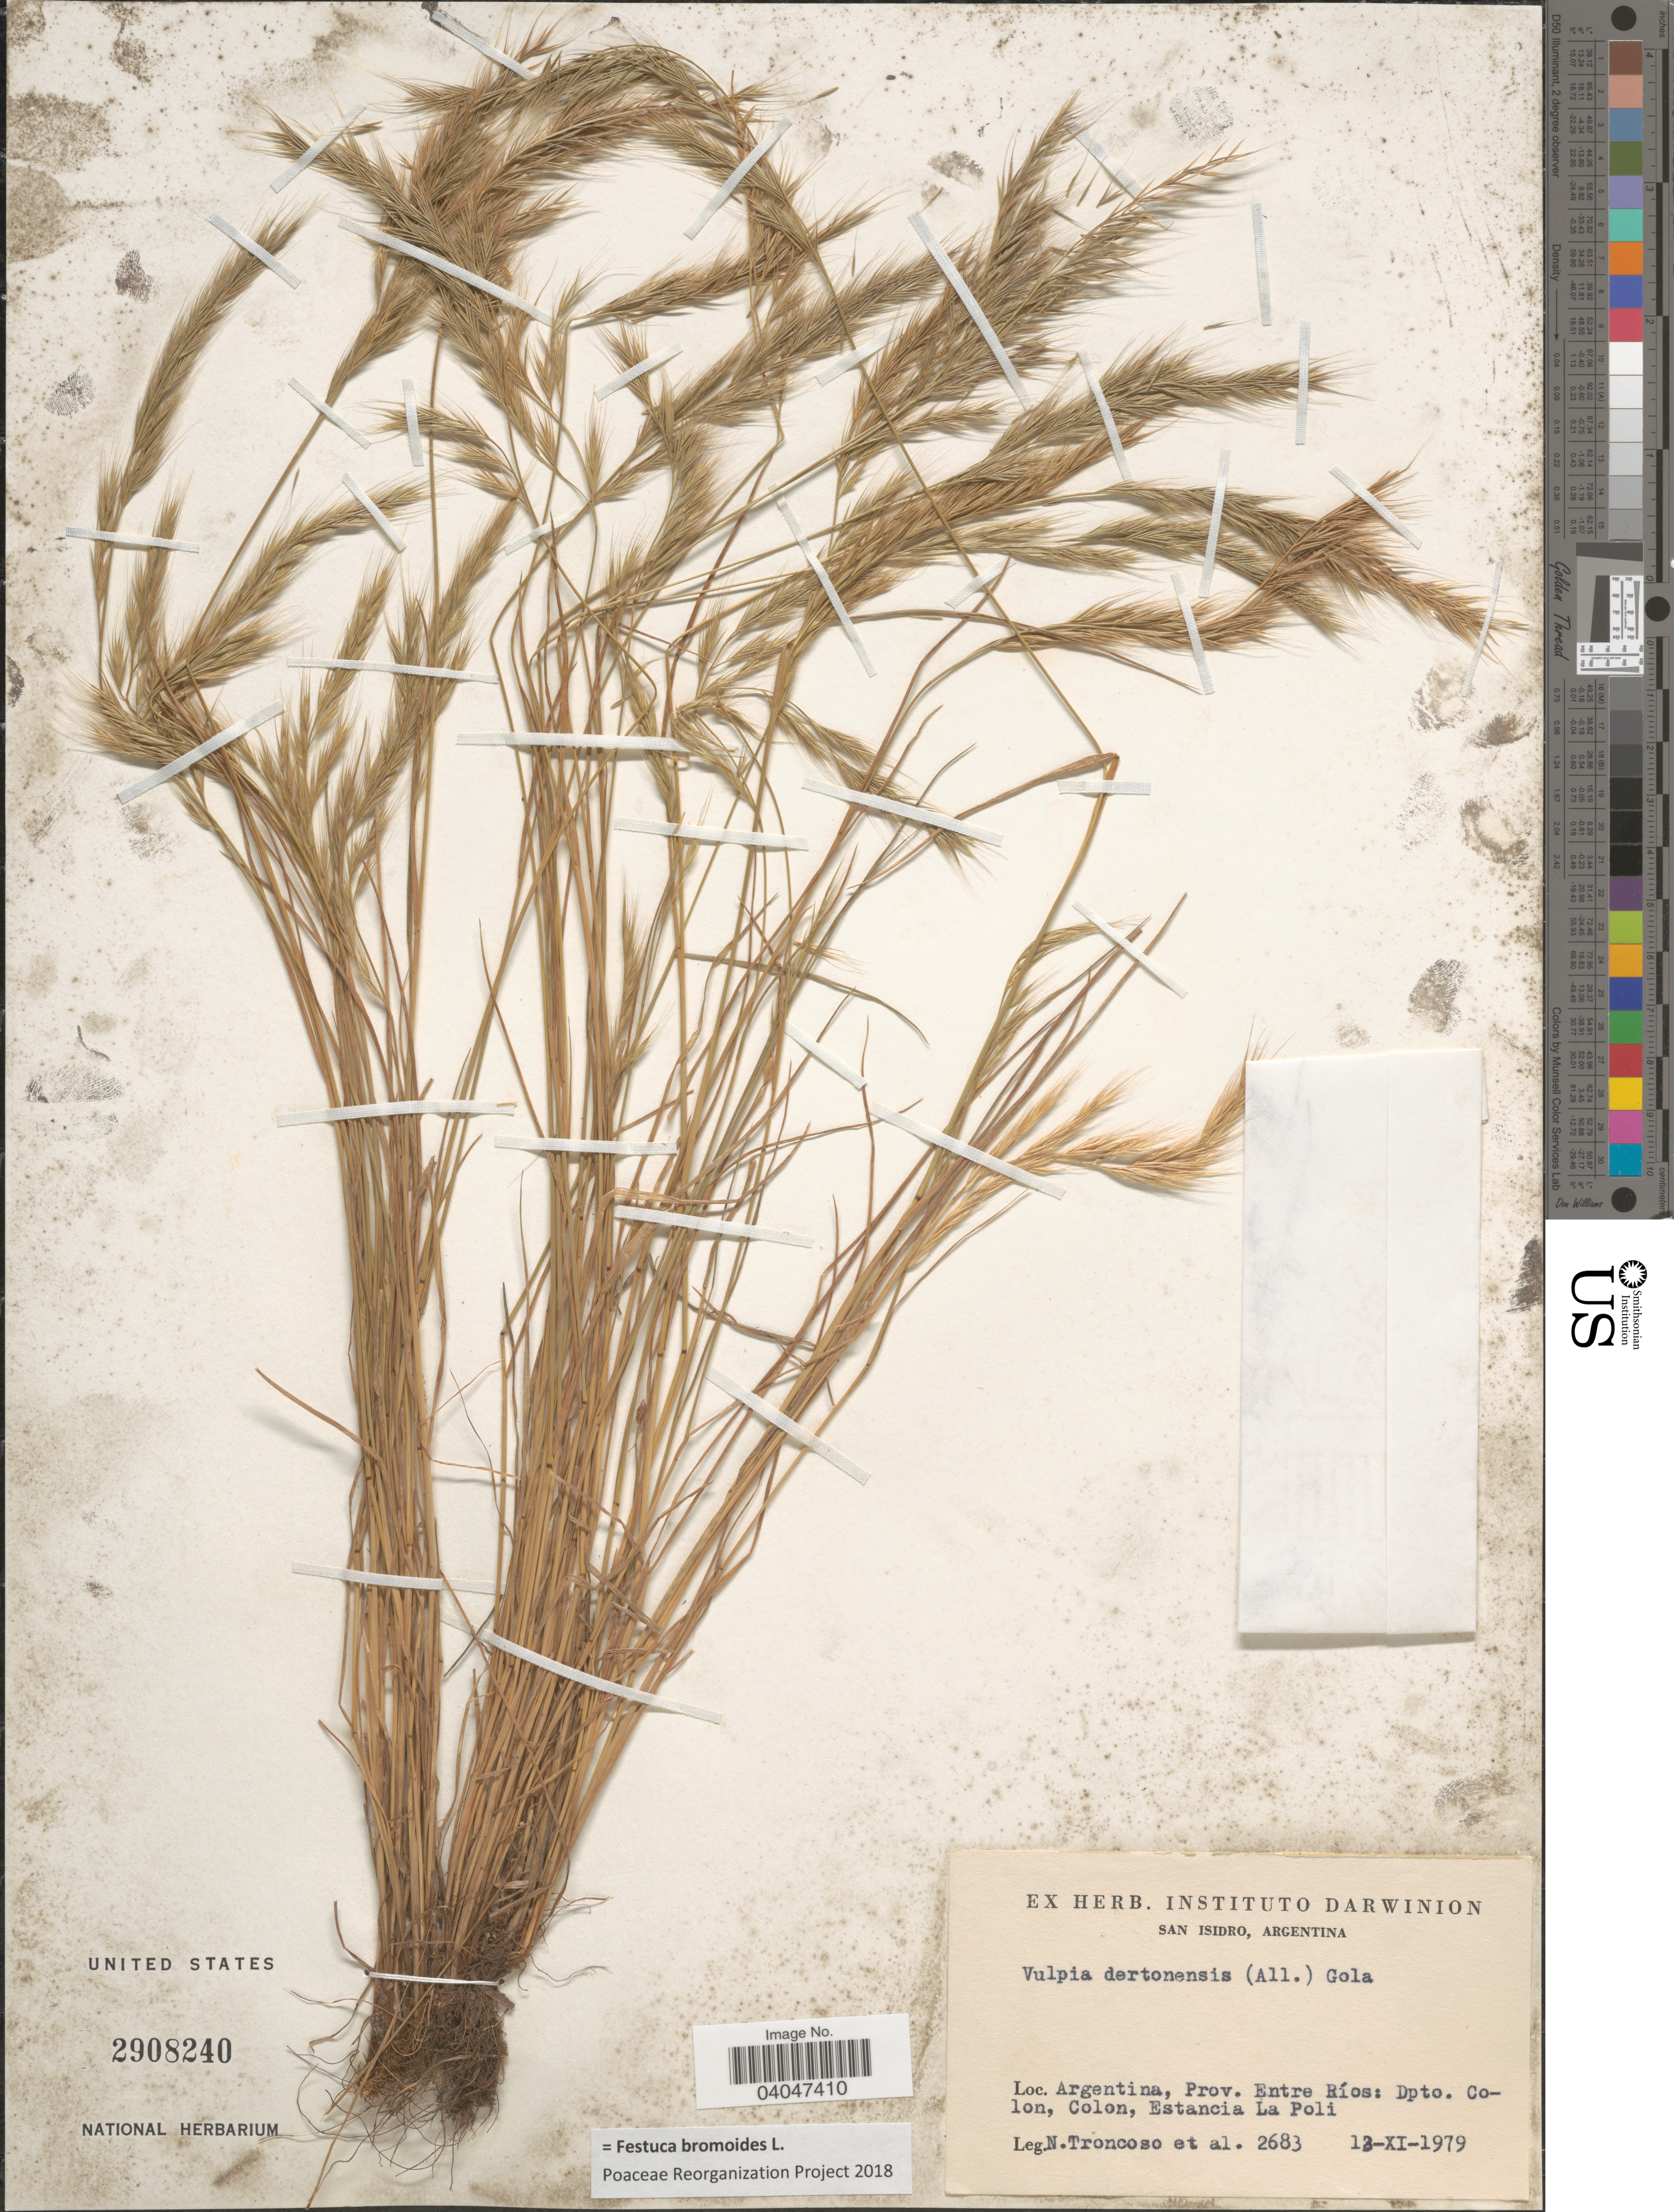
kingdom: Plantae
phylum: Tracheophyta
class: Liliopsida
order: Poales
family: Poaceae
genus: Festuca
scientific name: Festuca bromoides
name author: L.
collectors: N. Troncoso & et al.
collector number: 2683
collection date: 1979-11-13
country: Argentina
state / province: Entre Rios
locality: Dpto. Colon, Colon, Estancia La Poli.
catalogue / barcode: US 2908240